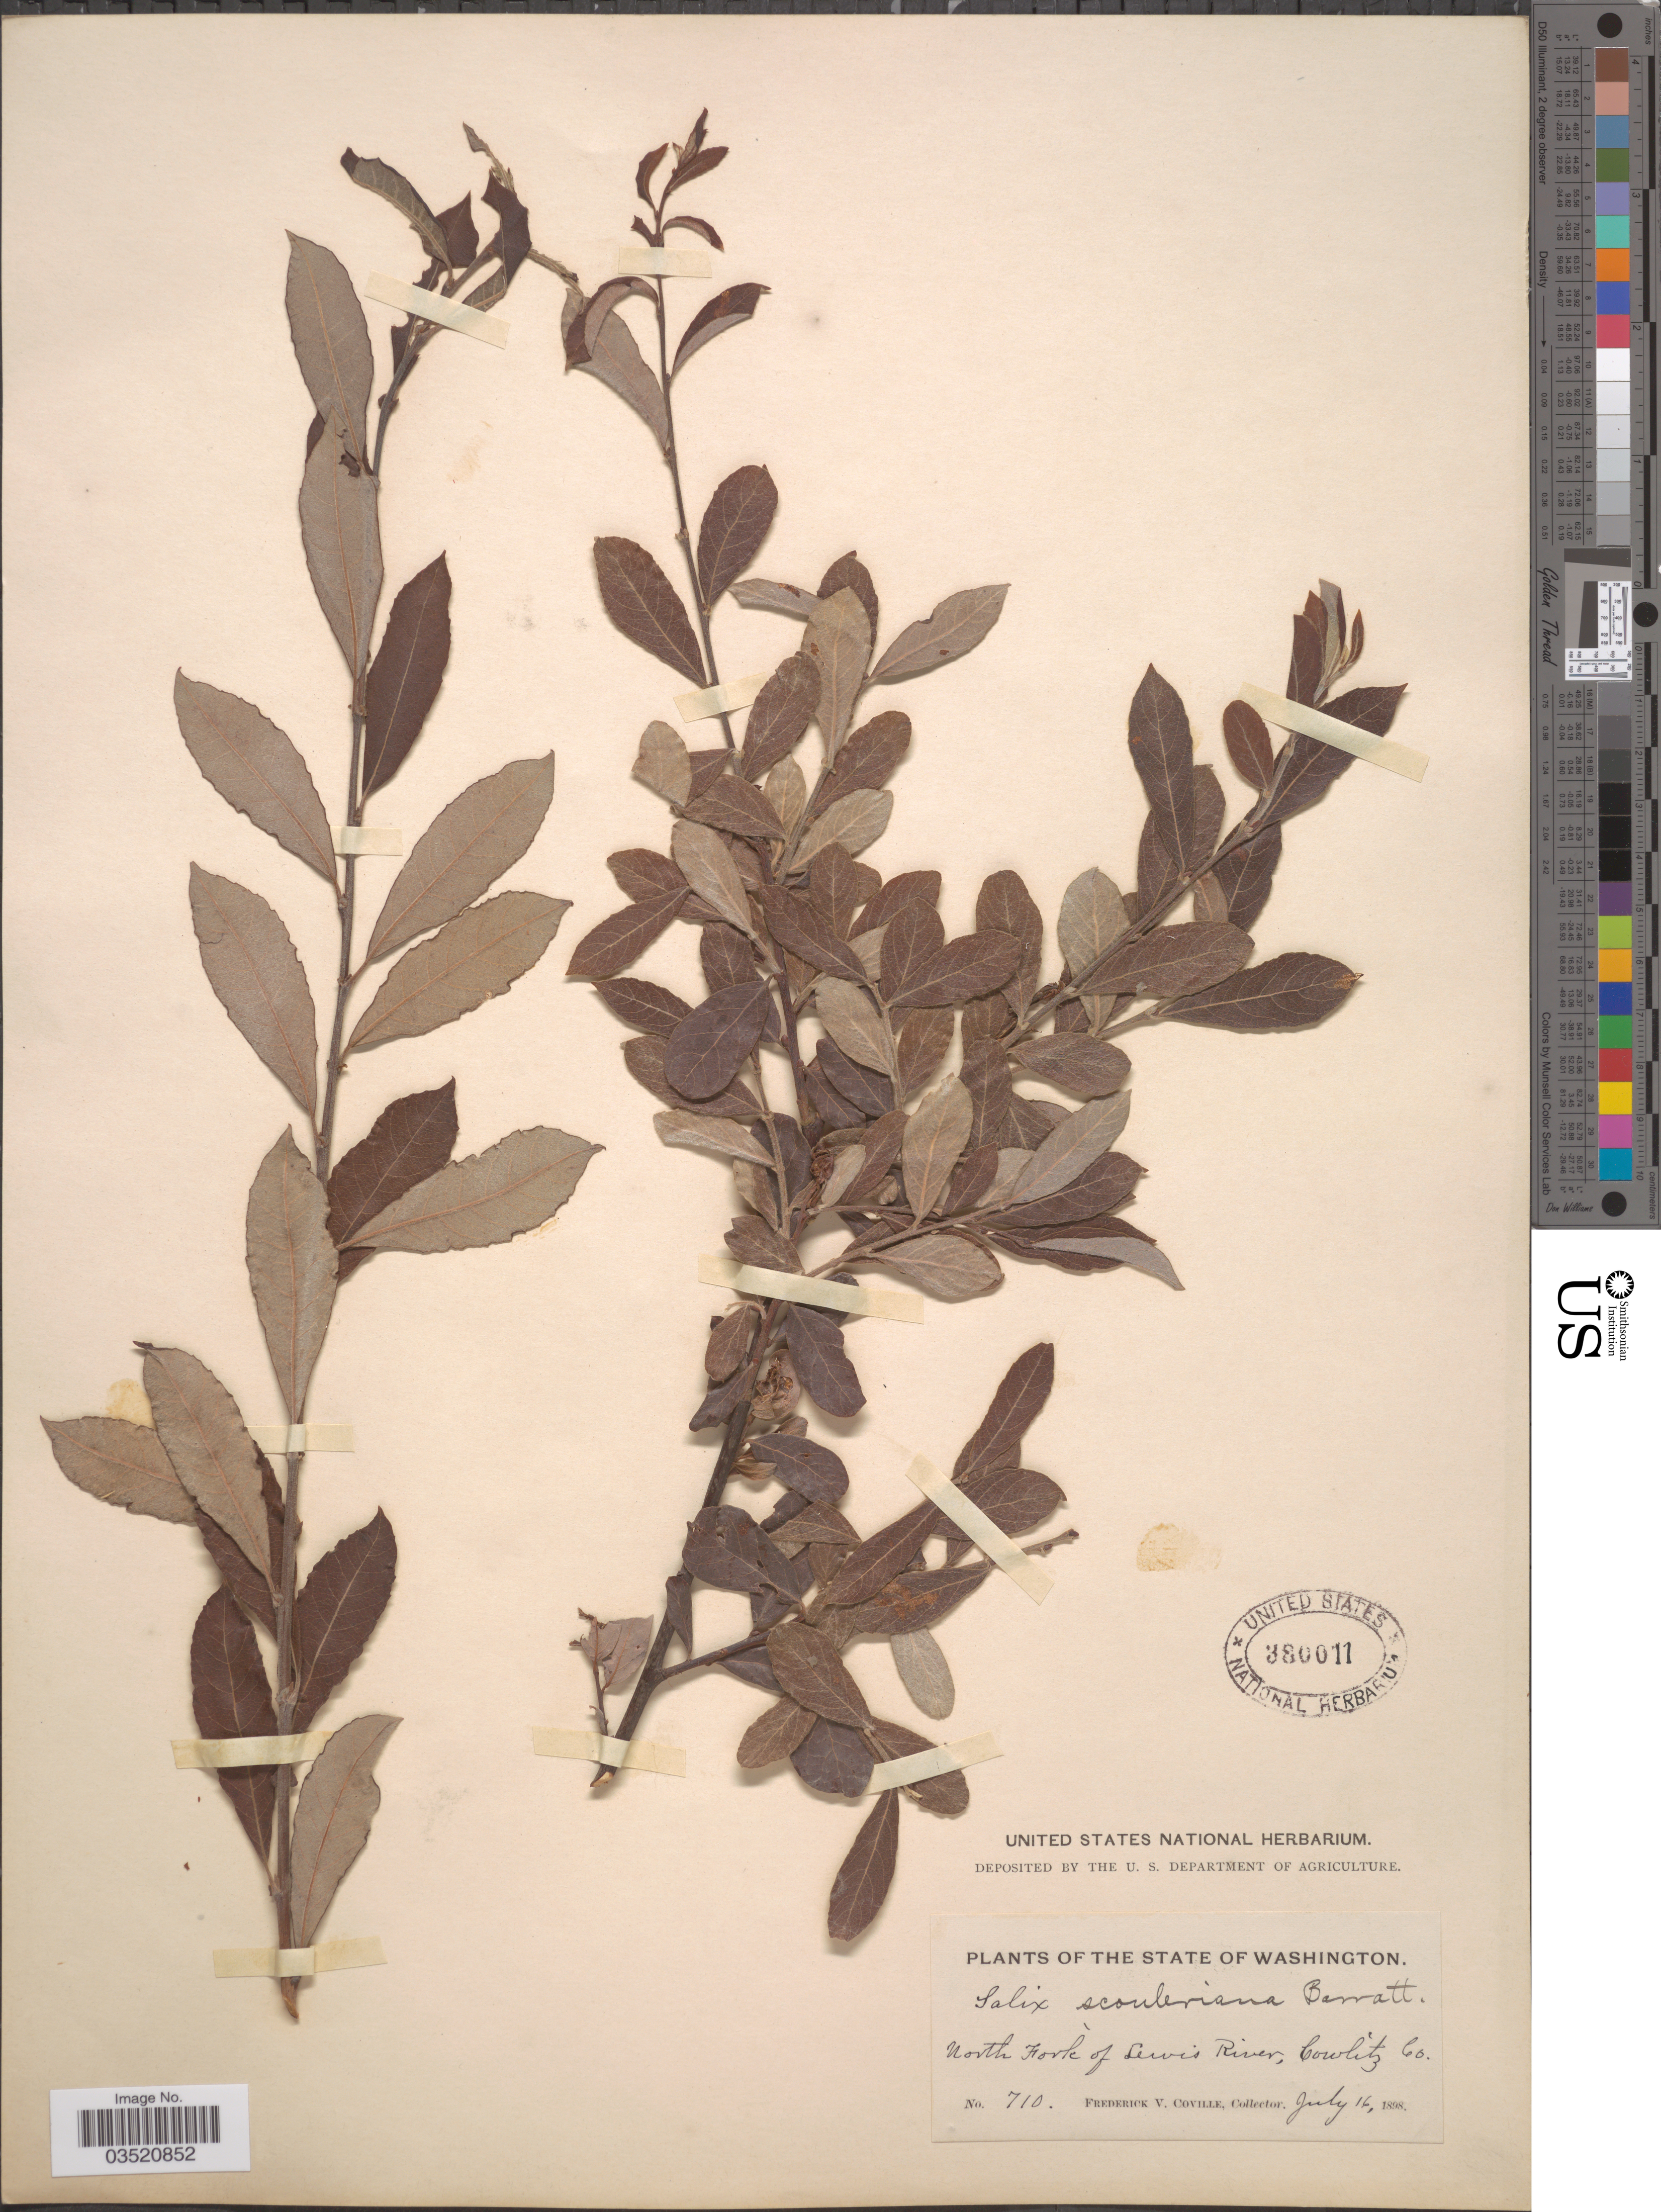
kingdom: Plantae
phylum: Tracheophyta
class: Magnoliopsida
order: Malpighiales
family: Salicaceae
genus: Salix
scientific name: Salix scouleriana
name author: Barratt ex Hook.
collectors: F. V. Coville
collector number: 710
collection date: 1898-07-16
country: United States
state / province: Washington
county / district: Cowlitz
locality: North Fork of Lewis River, Cowlitz Co.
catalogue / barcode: US 380011